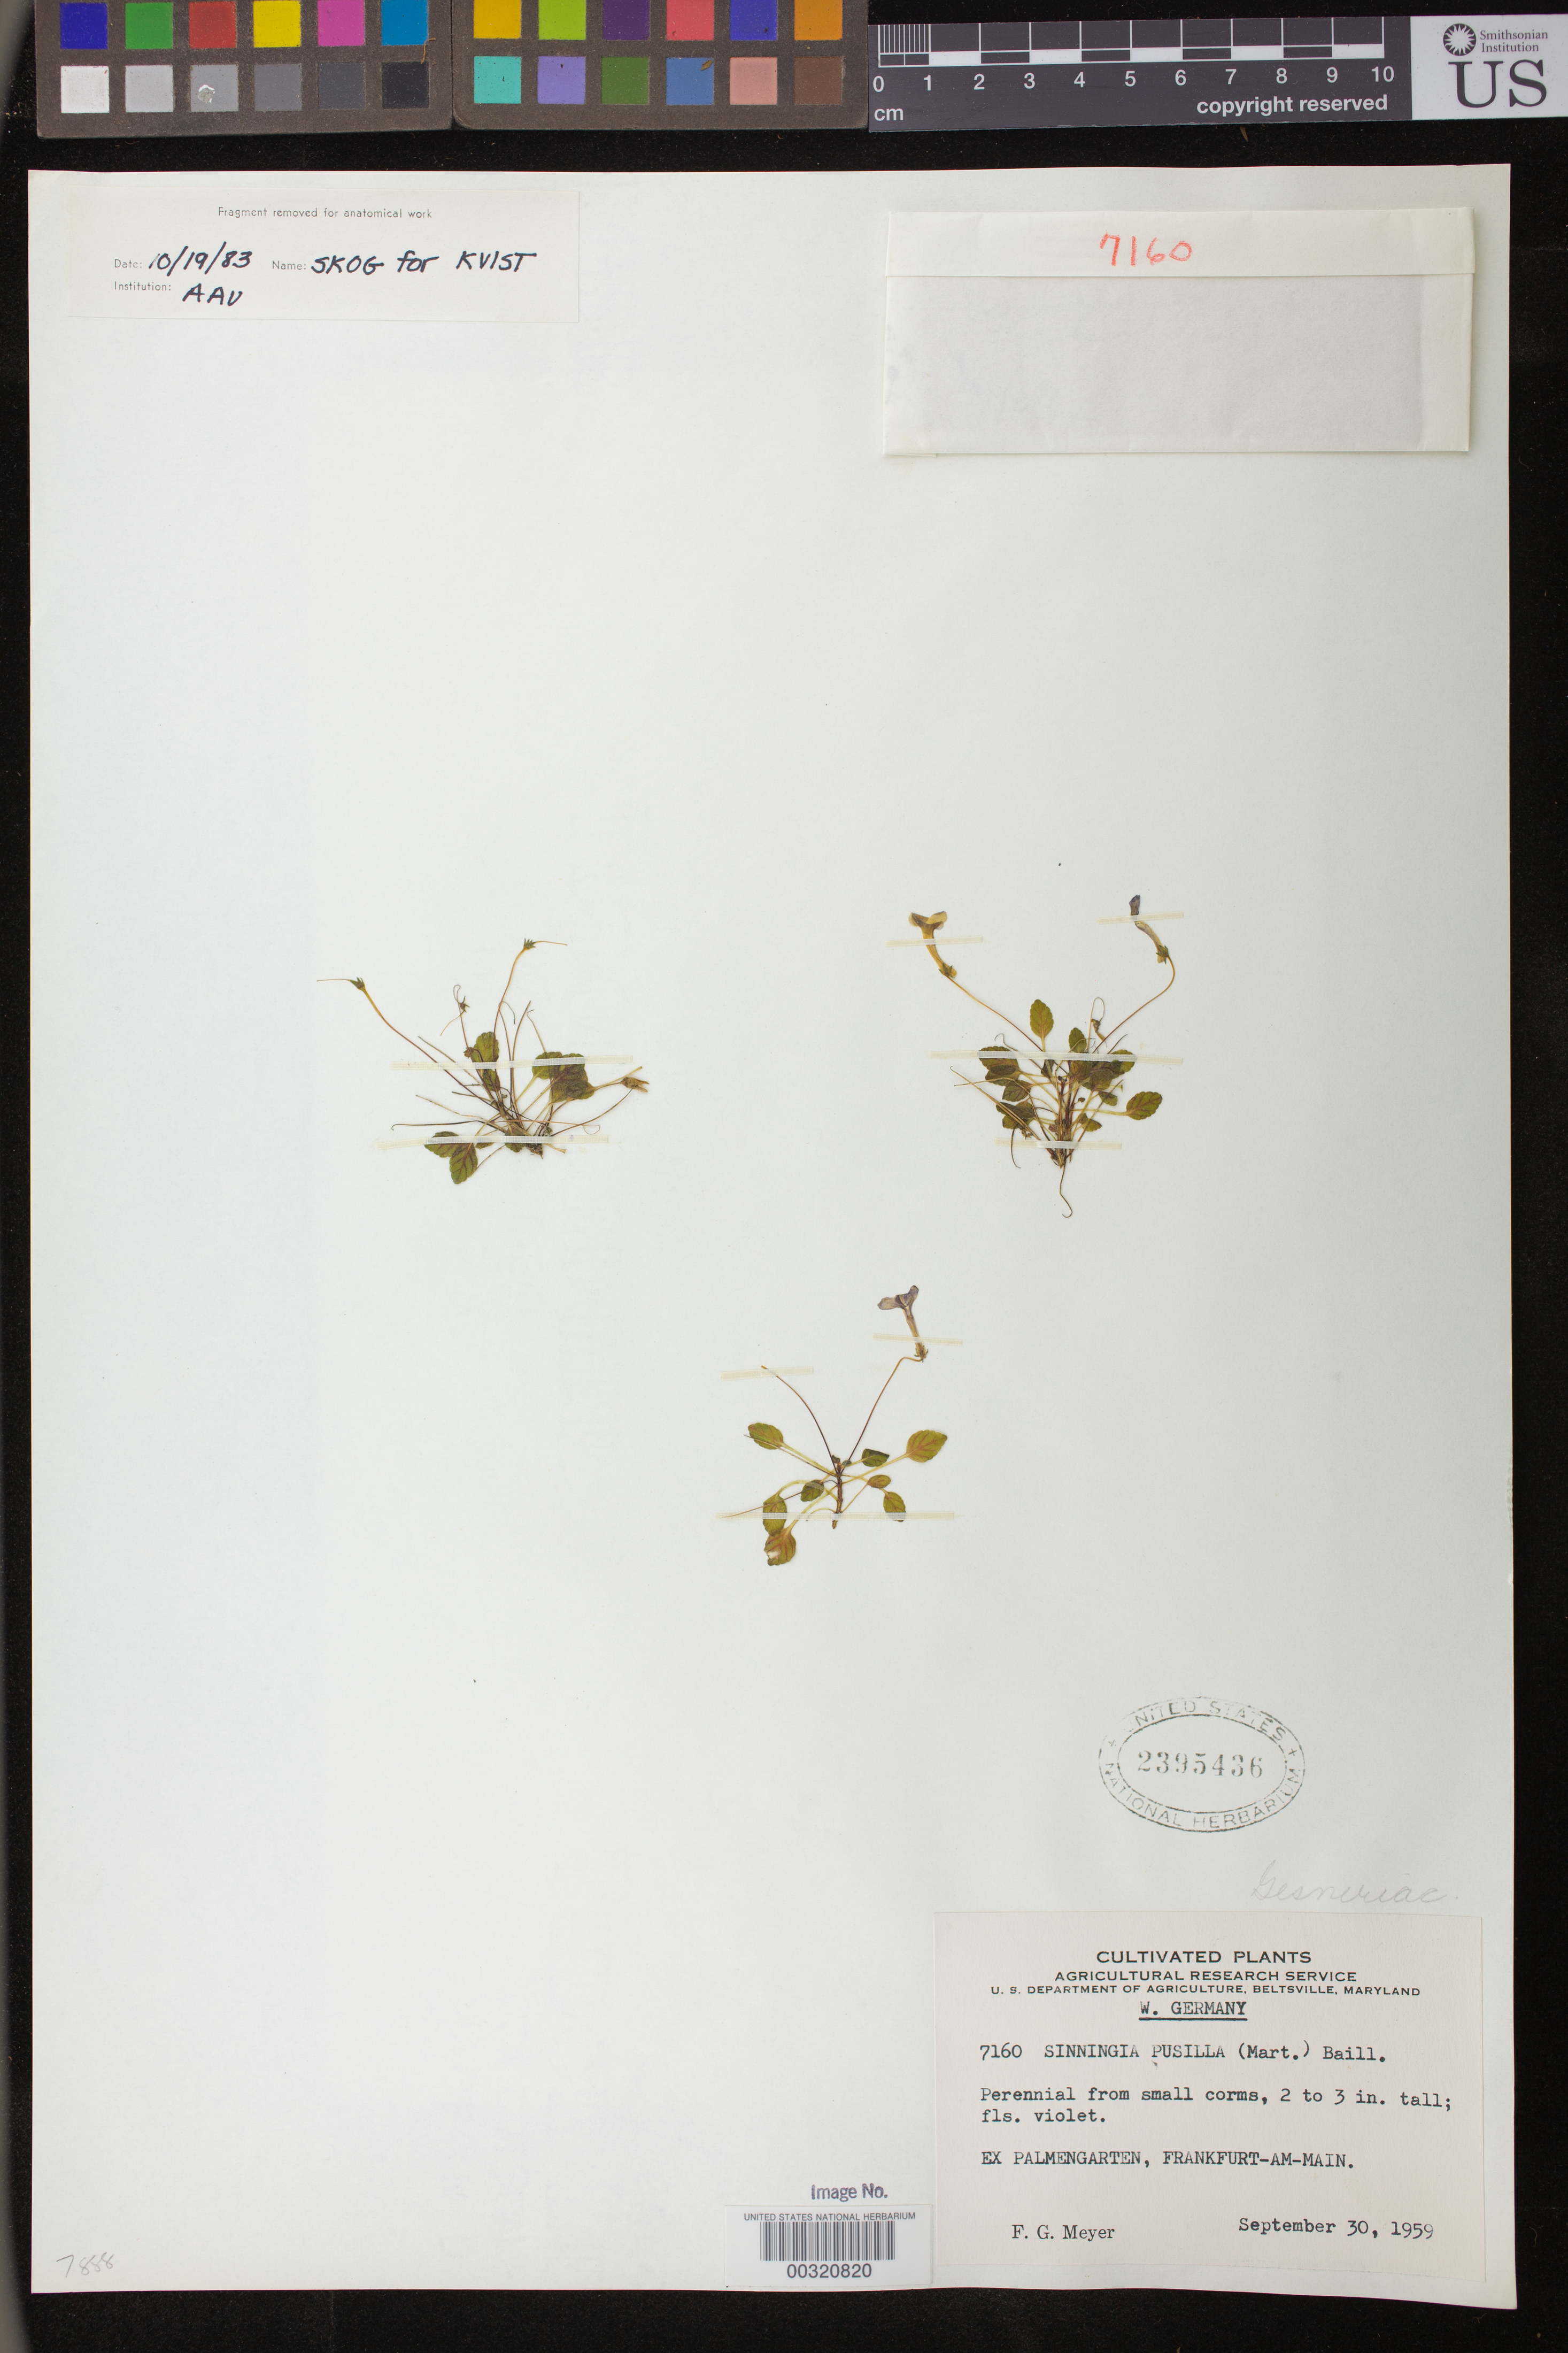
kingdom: Plantae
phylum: Tracheophyta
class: Magnoliopsida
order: Lamiales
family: Gesneriaceae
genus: Sinningia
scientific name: Sinningia pusilla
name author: (Mart.) Baill.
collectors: F. G. Meyer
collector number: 7160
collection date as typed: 30 Sep 1959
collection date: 1959-09-30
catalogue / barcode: US 2395436